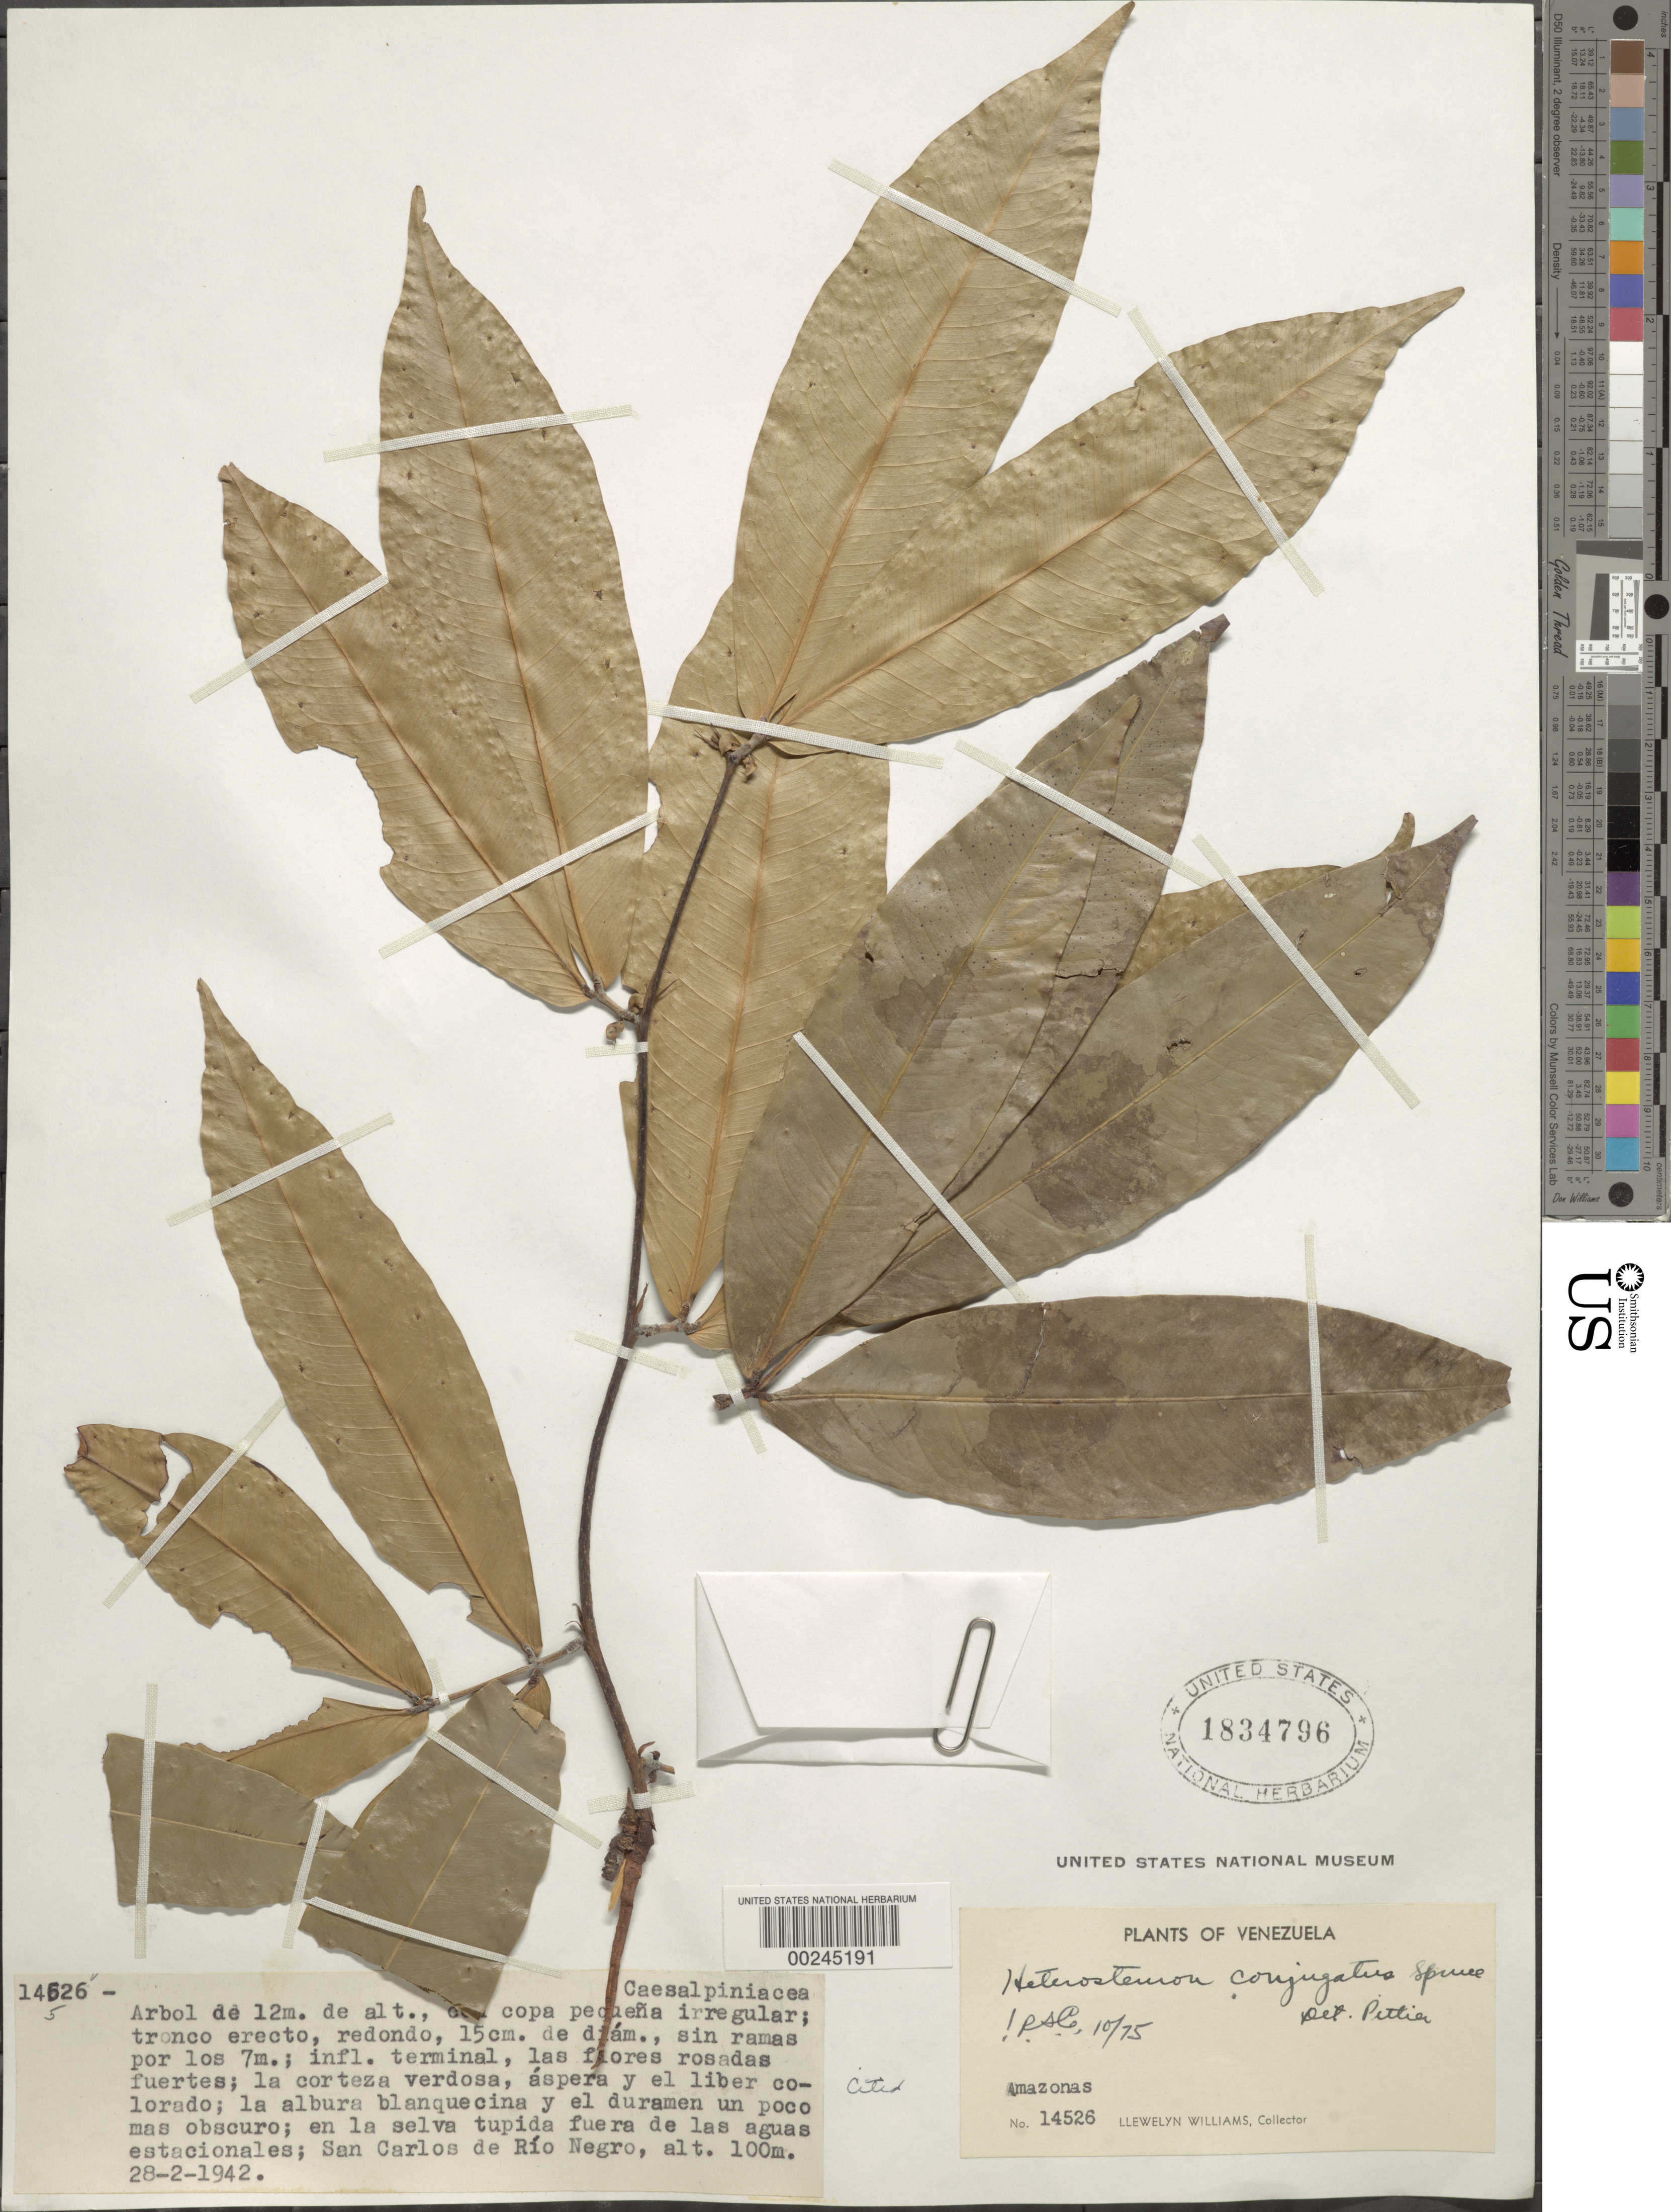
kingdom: Plantae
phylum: Tracheophyta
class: Magnoliopsida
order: Fabales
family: Fabaceae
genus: Heterostemon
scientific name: Heterostemon conjugatus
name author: Spruce ex Benth.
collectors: Ll. Williams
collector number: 14526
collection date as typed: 28 Feb 1942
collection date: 1942-02-28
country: Venezuela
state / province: Amazonas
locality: San carlos de rio negro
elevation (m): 100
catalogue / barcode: US 1834796